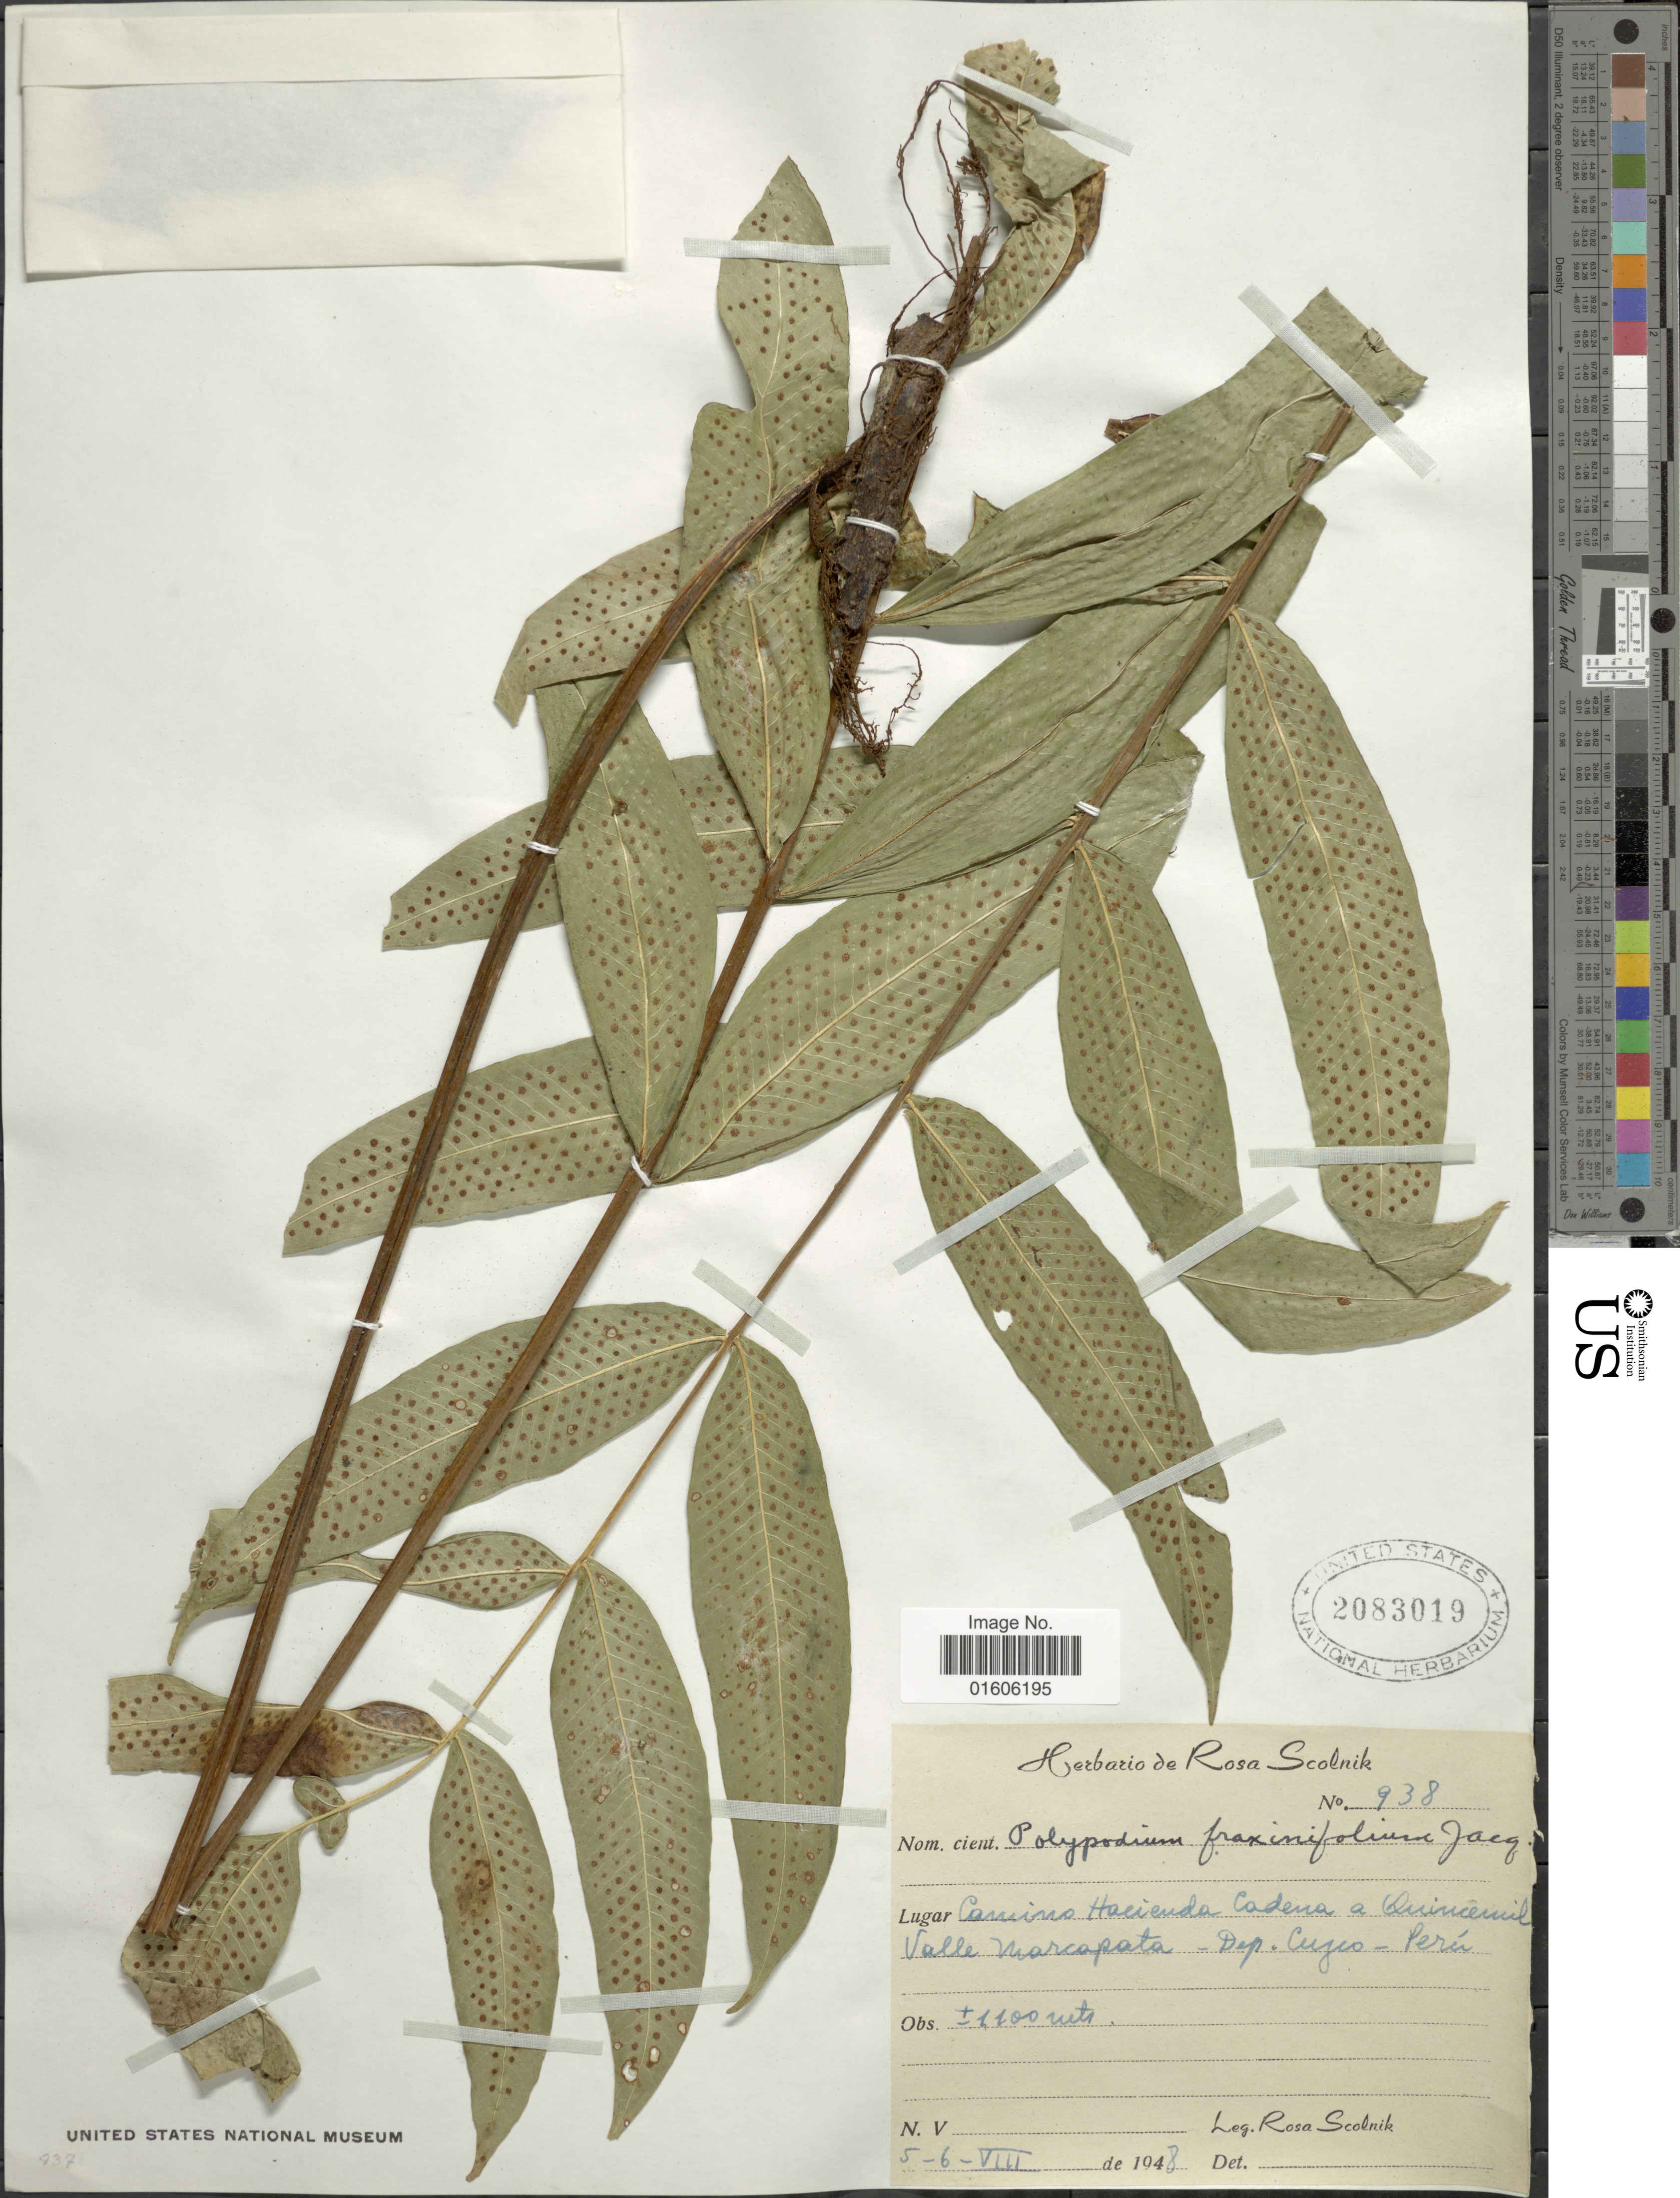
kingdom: Plantae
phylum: Tracheophyta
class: Polypodiopsida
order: Polypodiales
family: Polypodiaceae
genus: Serpocaulon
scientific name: Serpocaulon fraxinifolium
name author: (Jacq.) A.R. Sm.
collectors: R. Scolnik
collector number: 938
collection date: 1948-08-05/1948-08-06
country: Peru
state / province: Cusco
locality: Camino Hacienda Cadena a Quincemil, Valle Marcapata, Dep. Cuzco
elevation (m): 1100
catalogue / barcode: US 2083019